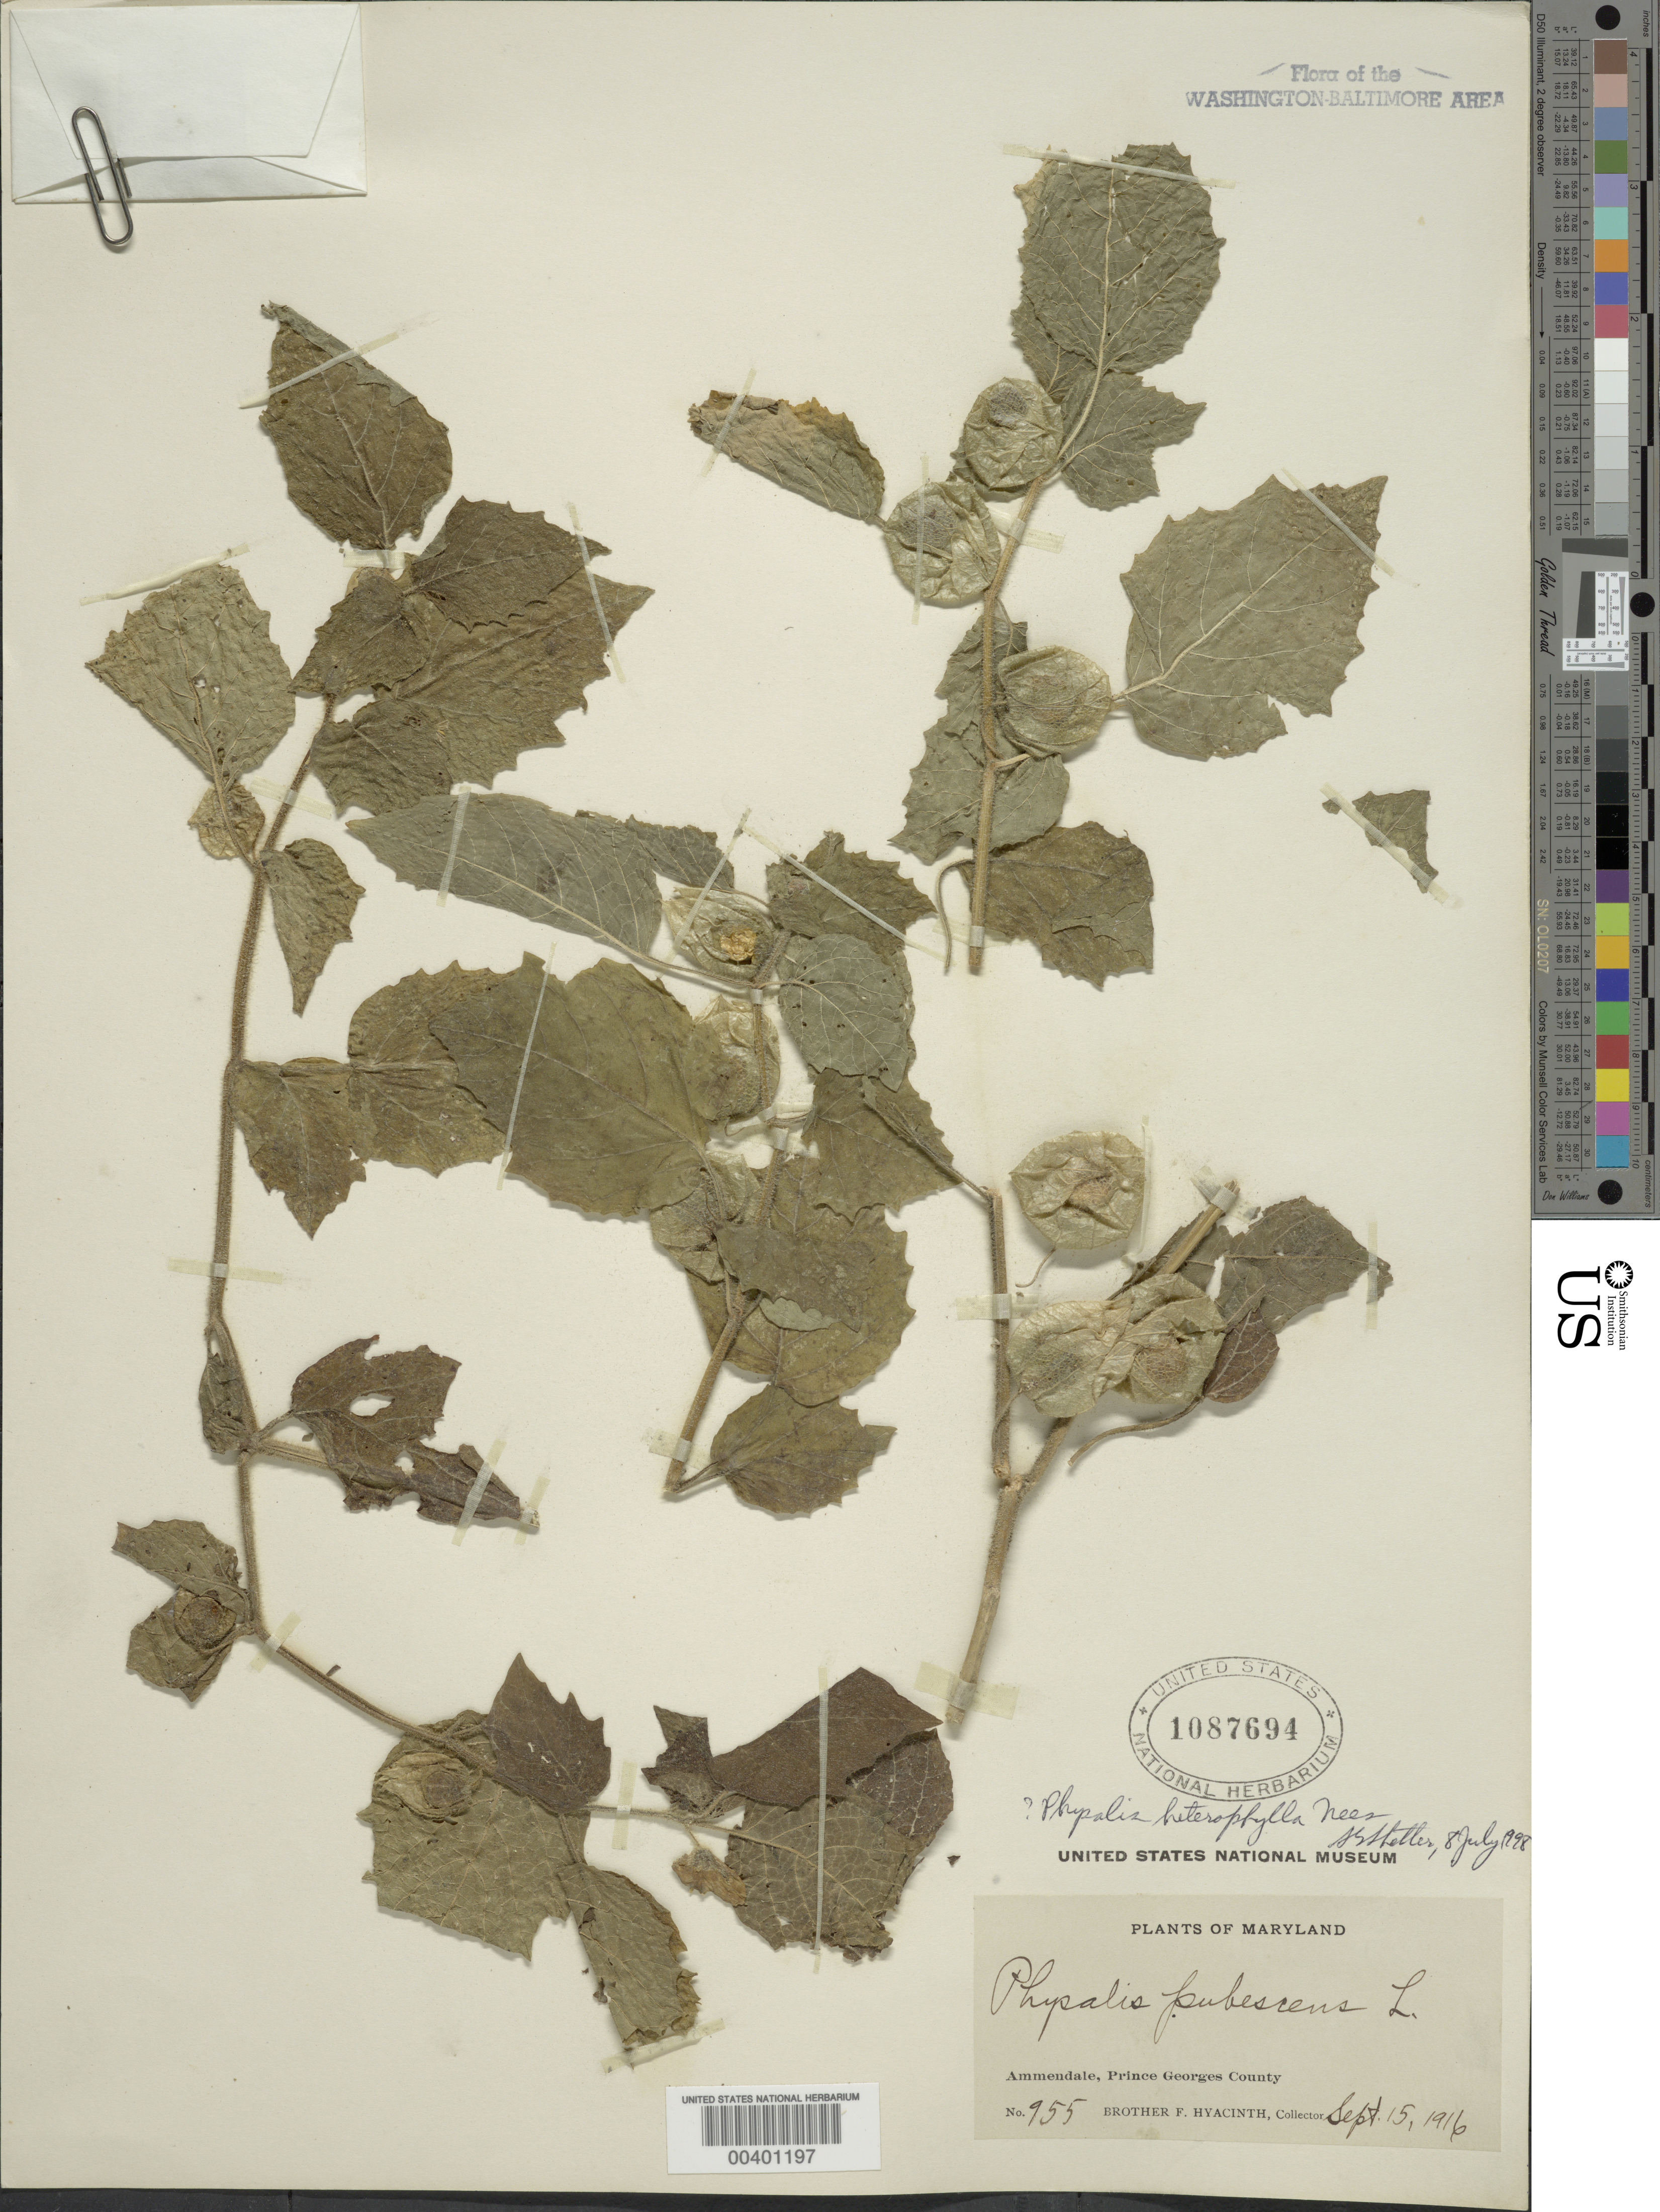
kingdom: Plantae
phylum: Tracheophyta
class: Magnoliopsida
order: Solanales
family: Solanaceae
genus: Physalis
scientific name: Physalis heterophylla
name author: Nees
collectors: F. Hyacinth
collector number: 955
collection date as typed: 15 Sep 1916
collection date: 1916-09-15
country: United States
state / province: Maryland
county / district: Prince George's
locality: Ammendale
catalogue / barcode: US 1087694